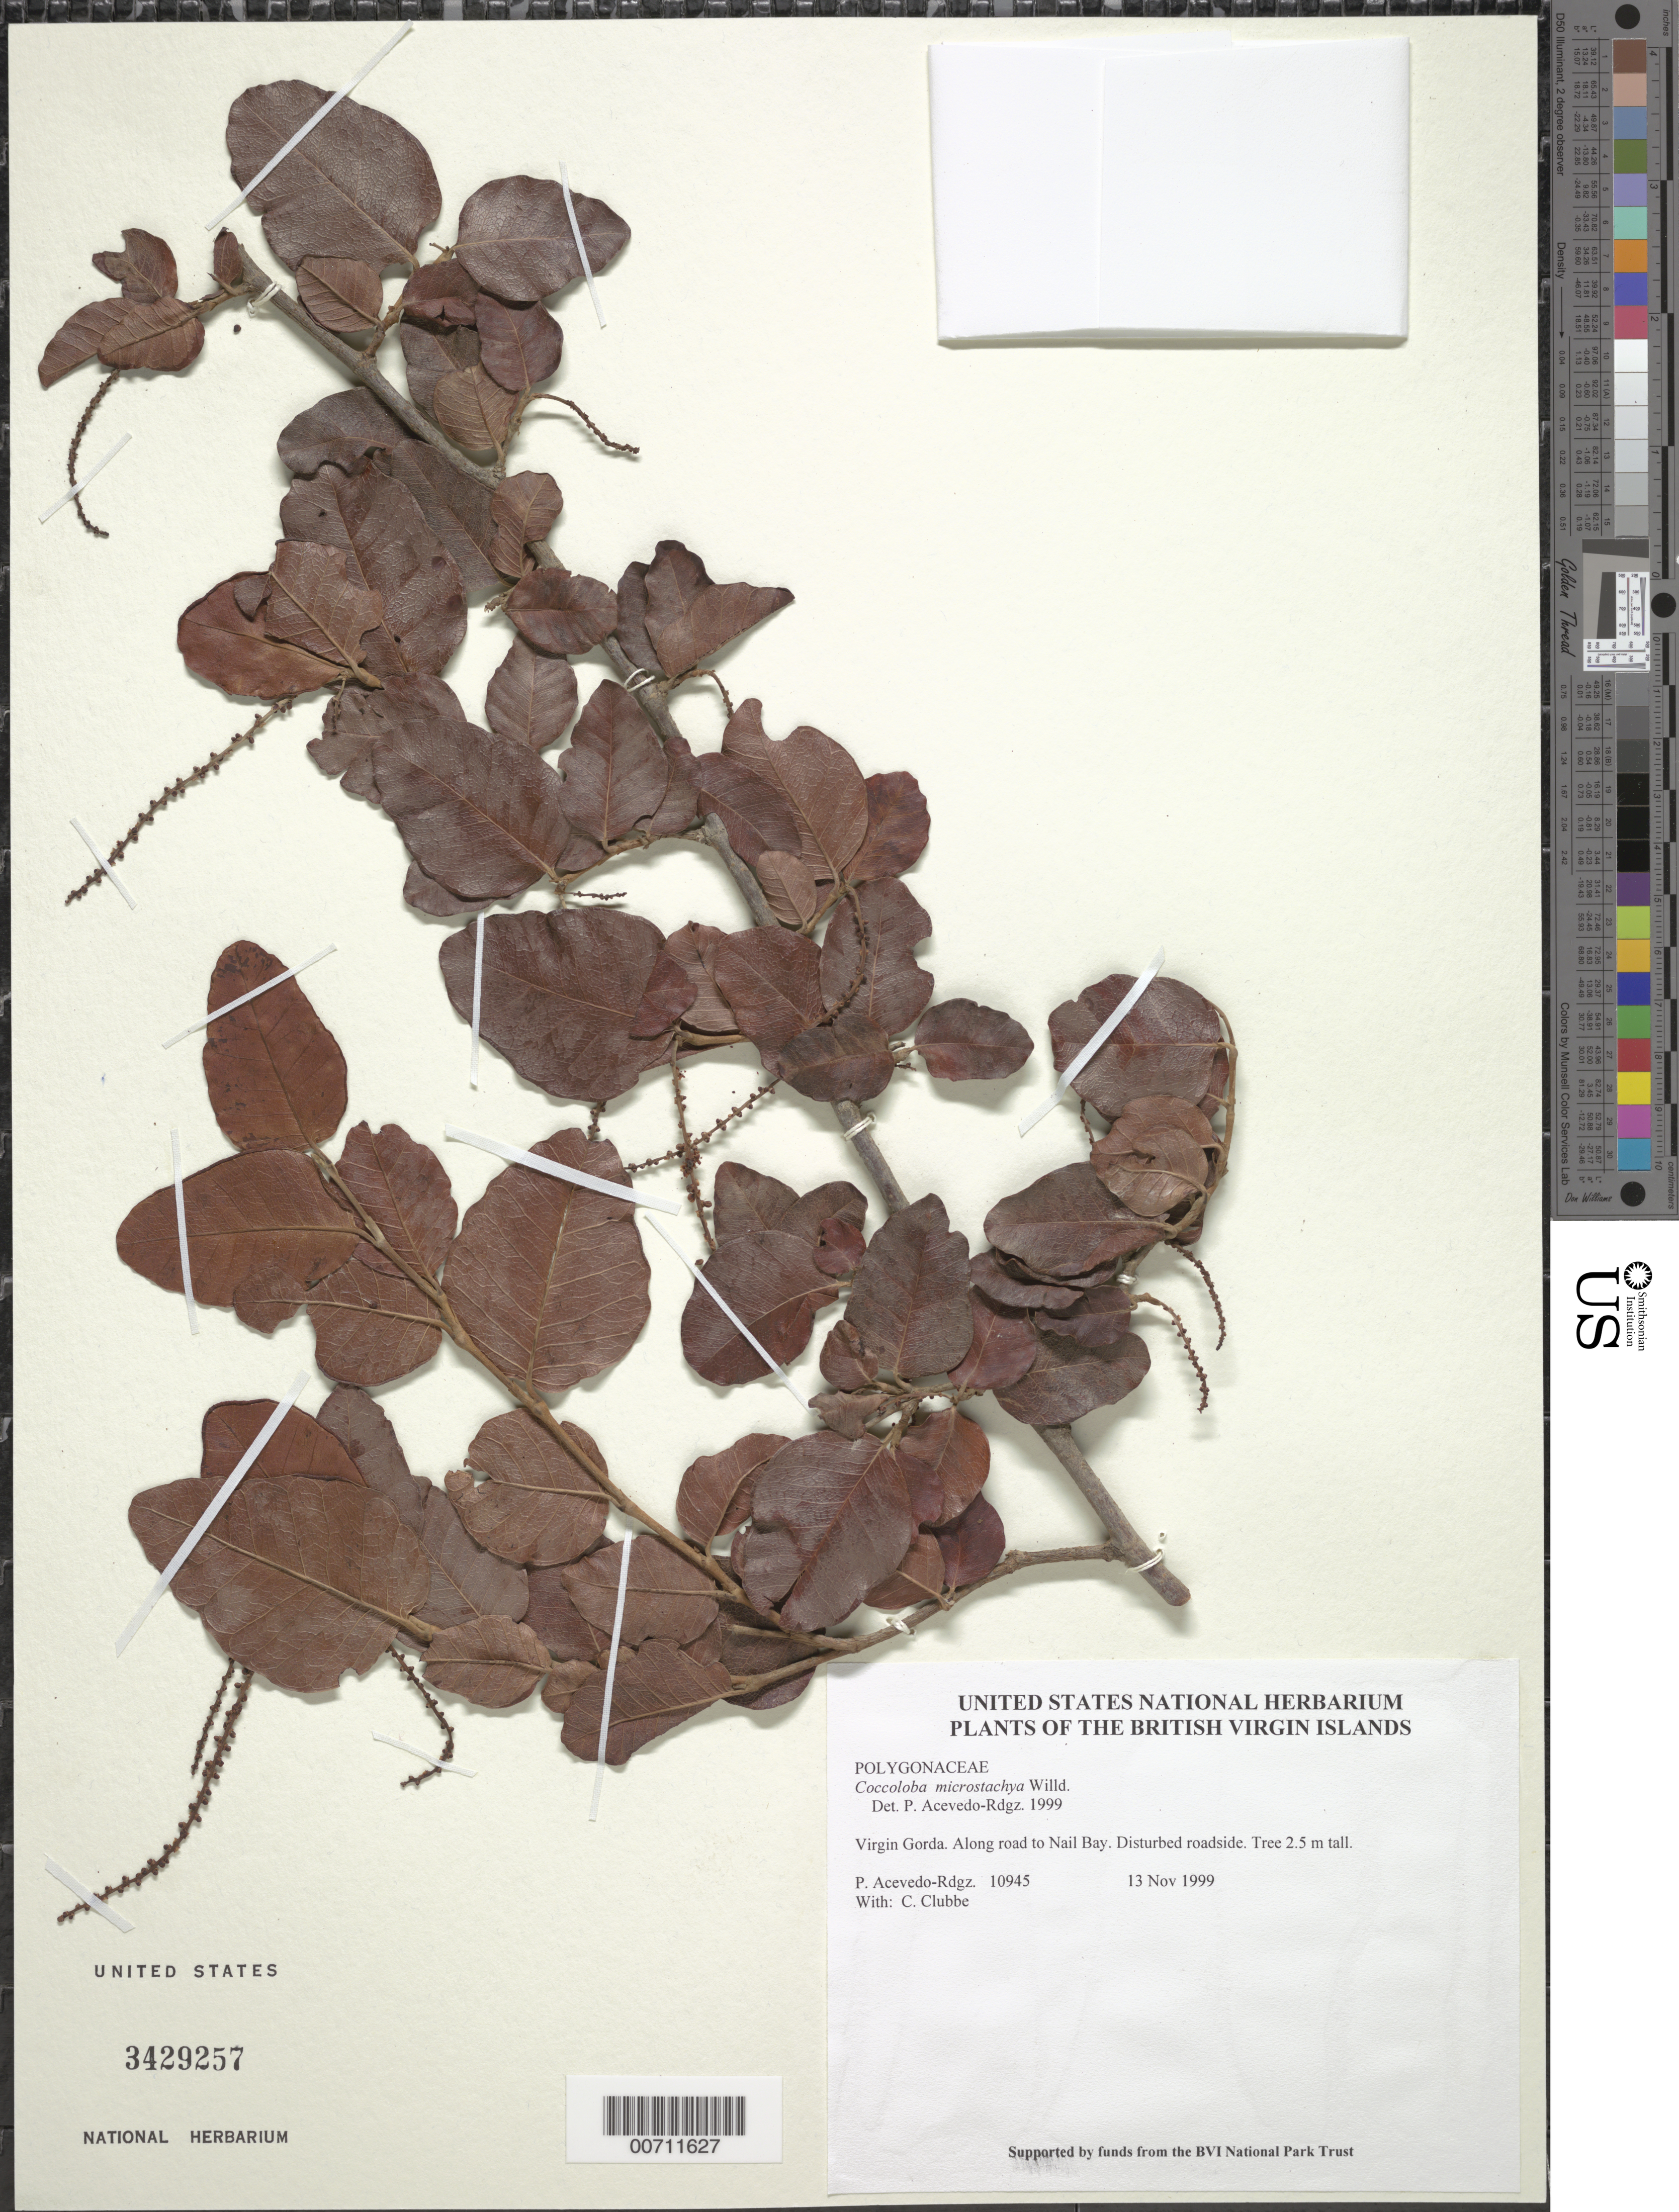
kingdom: Plantae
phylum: Tracheophyta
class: Magnoliopsida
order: Caryophyllales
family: Polygonaceae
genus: Coccoloba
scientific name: Coccoloba microstachya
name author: Willd.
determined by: Acevedo-Rodríguez, P., (BOT), Smithsonian Institution - National Museum of Natural History (UNITED STATES)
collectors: P. Acevedo-Rodr., C. Clubbe, M. Gillman & C. Hankamer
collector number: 10945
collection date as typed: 13 Nov 1999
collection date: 1999-11-13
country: British Virgin Islands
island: Virgin Gorda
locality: Along road to Nail Bay.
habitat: Disturbed roadside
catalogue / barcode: US 3429257